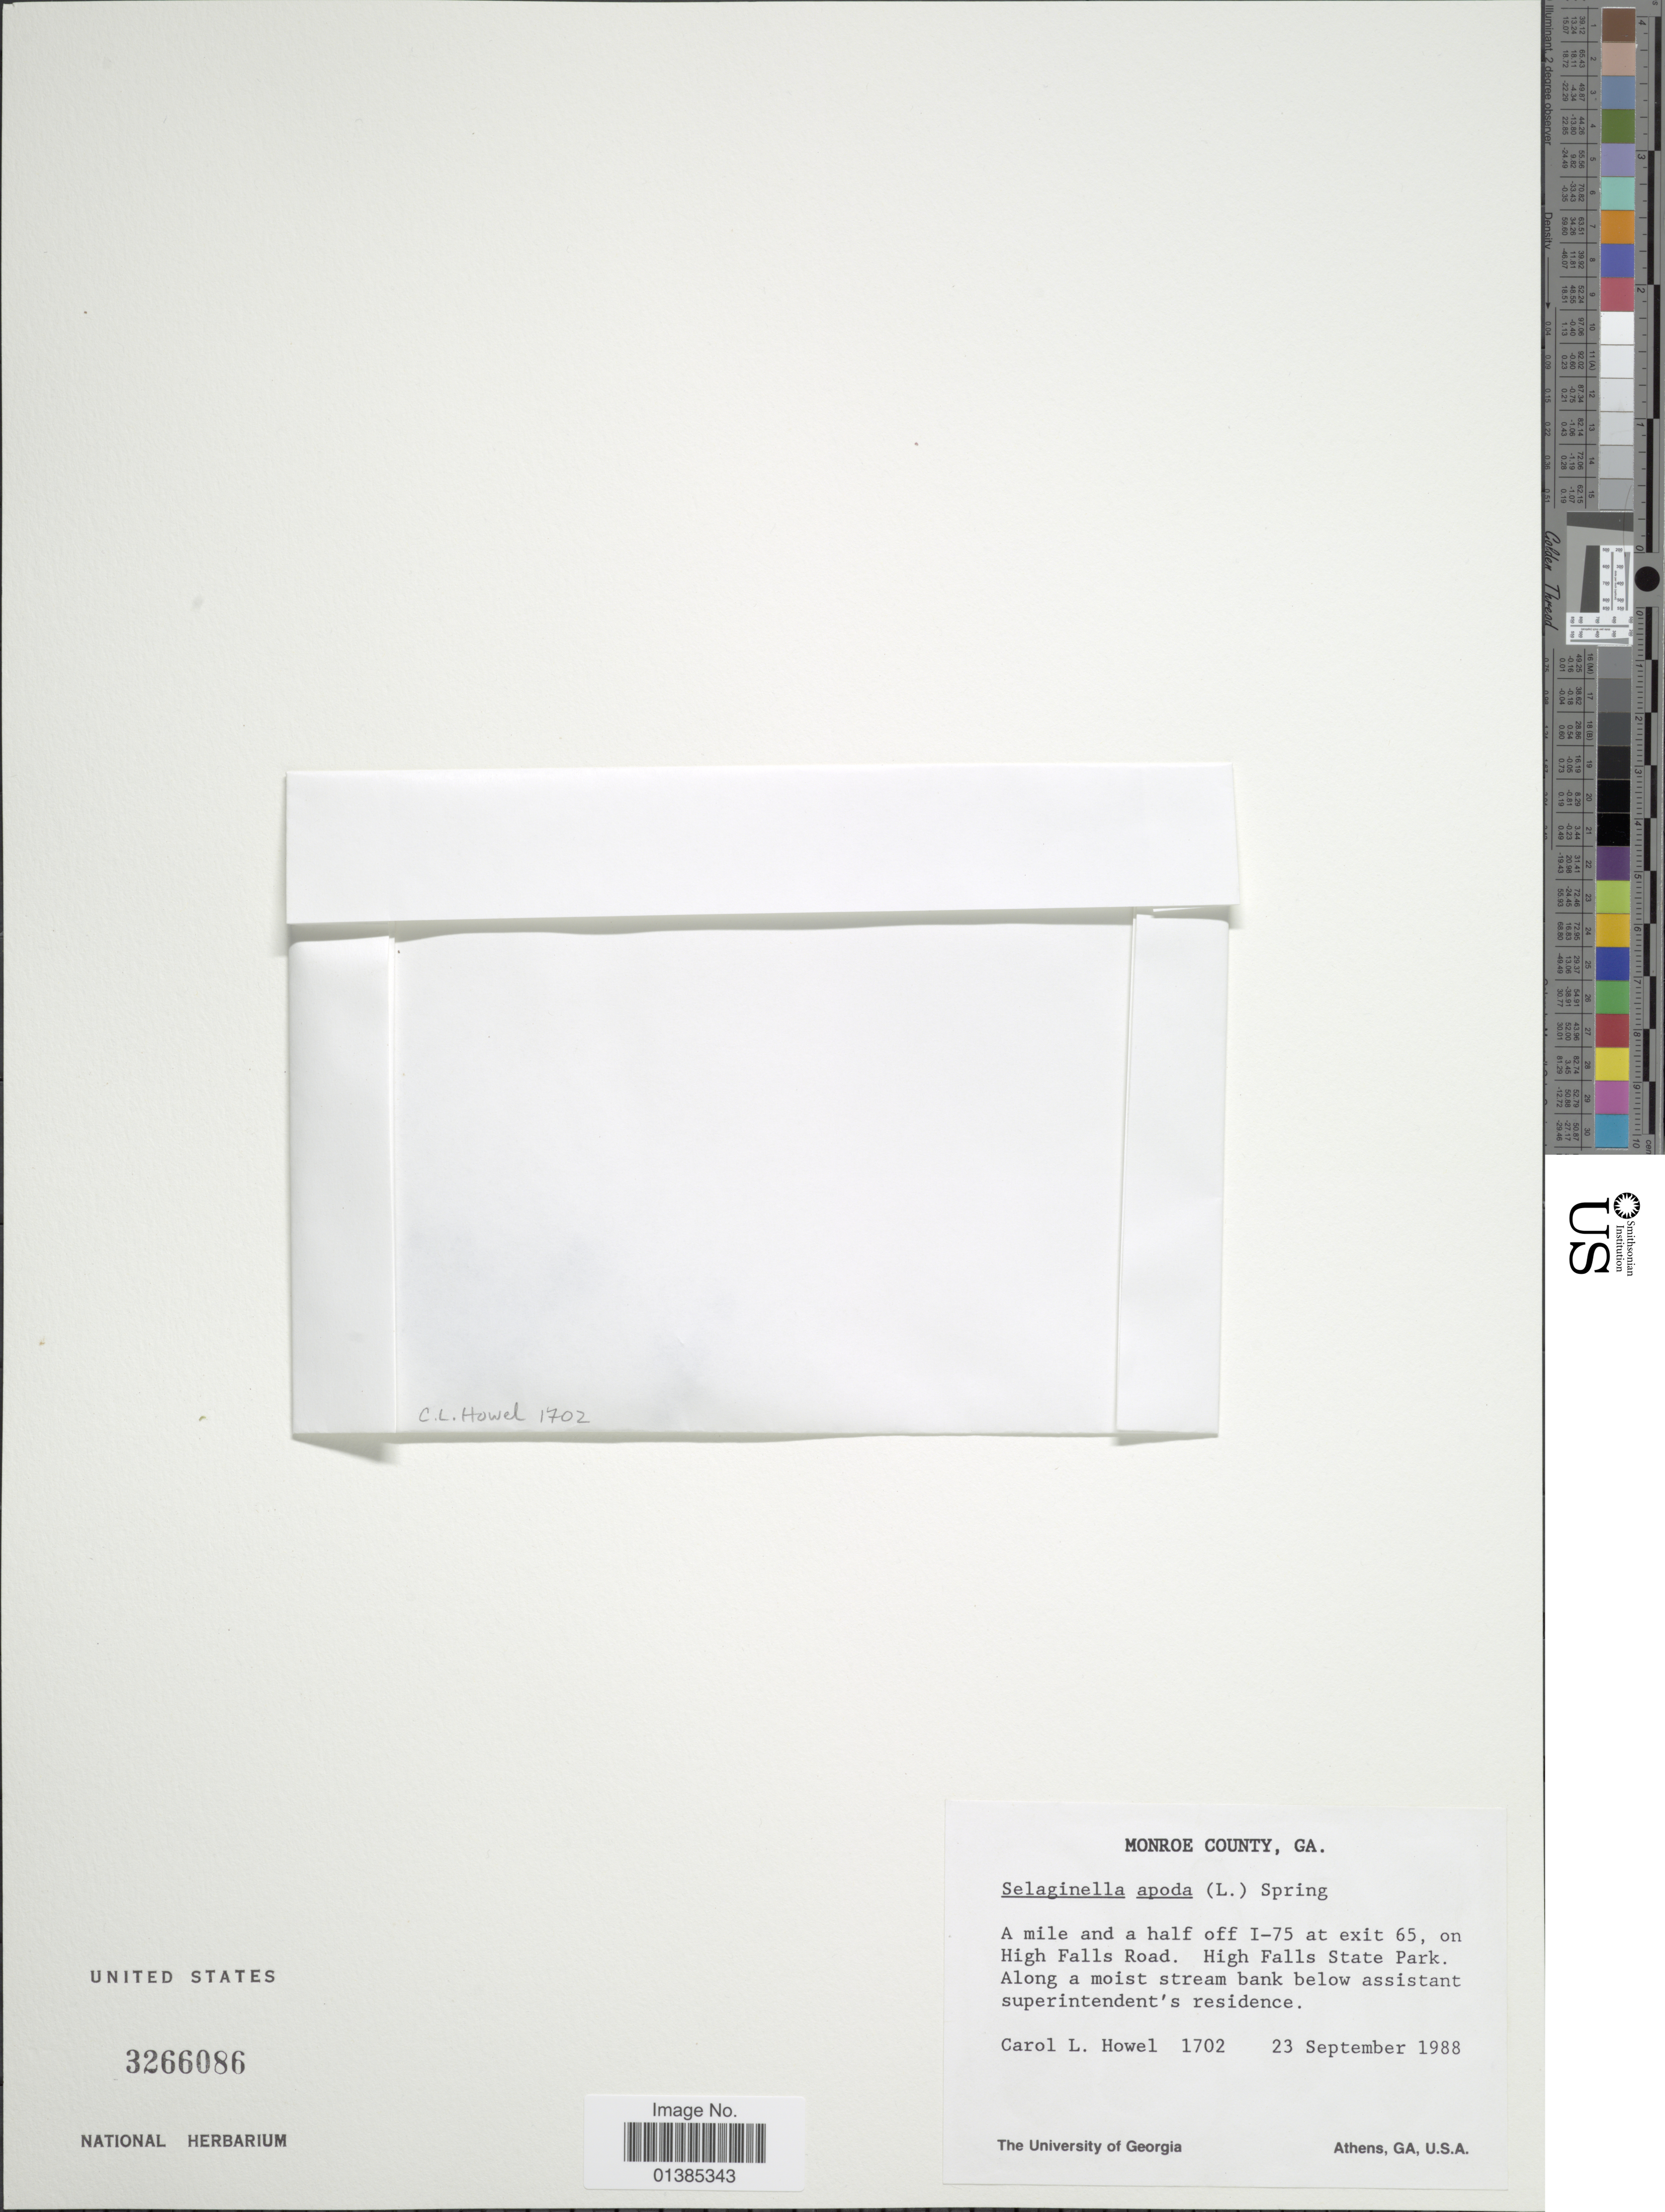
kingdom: Plantae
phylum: Tracheophyta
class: Lycopodiopsida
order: Selaginellales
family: Selaginellaceae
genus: Selaginella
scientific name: Selaginella apus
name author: Spring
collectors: C. Howel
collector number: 1702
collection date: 1988-09-23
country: United States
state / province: Georgia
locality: Monroe County. A mile and a half off I-75 at exit 65, on High Falls Road. High Falls State Park.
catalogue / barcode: US 3266086